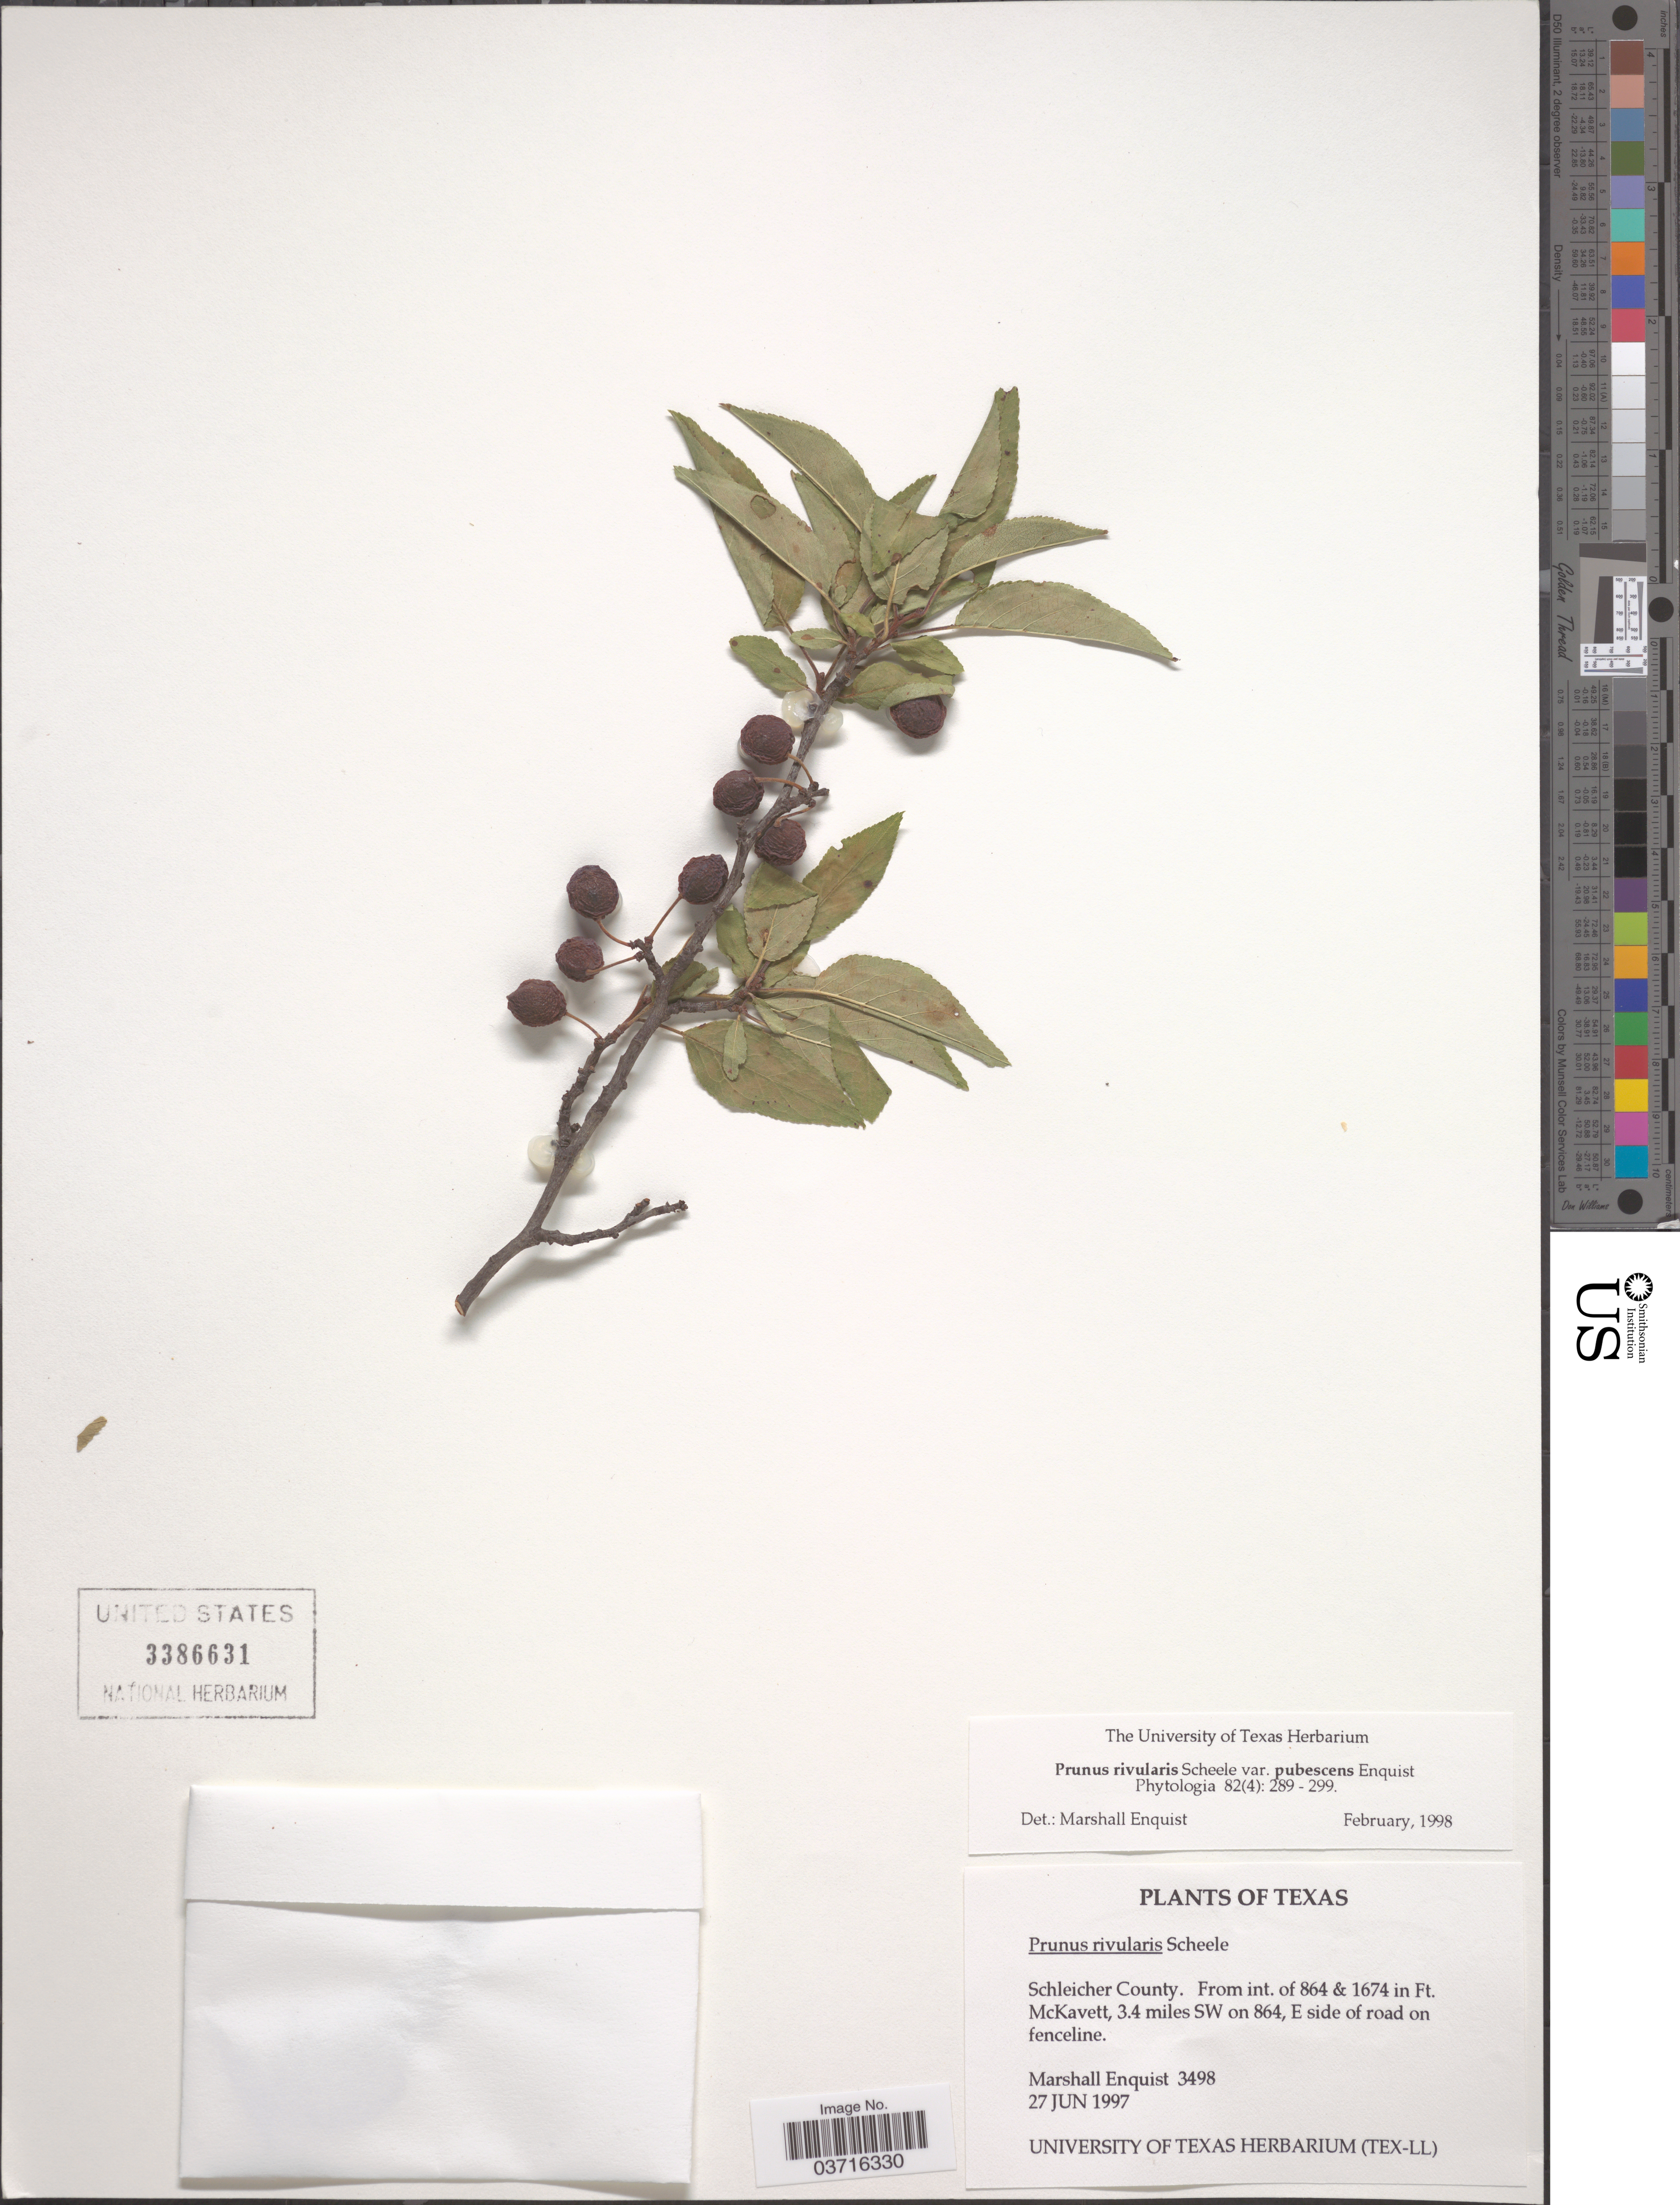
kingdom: Plantae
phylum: Tracheophyta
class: Magnoliopsida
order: Rosales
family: Rosaceae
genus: Prunus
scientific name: Prunus rivularis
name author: Scheele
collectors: M. Enquist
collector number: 3498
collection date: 1997-06-27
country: United States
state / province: Texas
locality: Schleicher County. From int. of 864 & 1674 in Ft. McKavett, 3.4 miles SW on 864, E side of road on fenceline.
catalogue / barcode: US 3386631